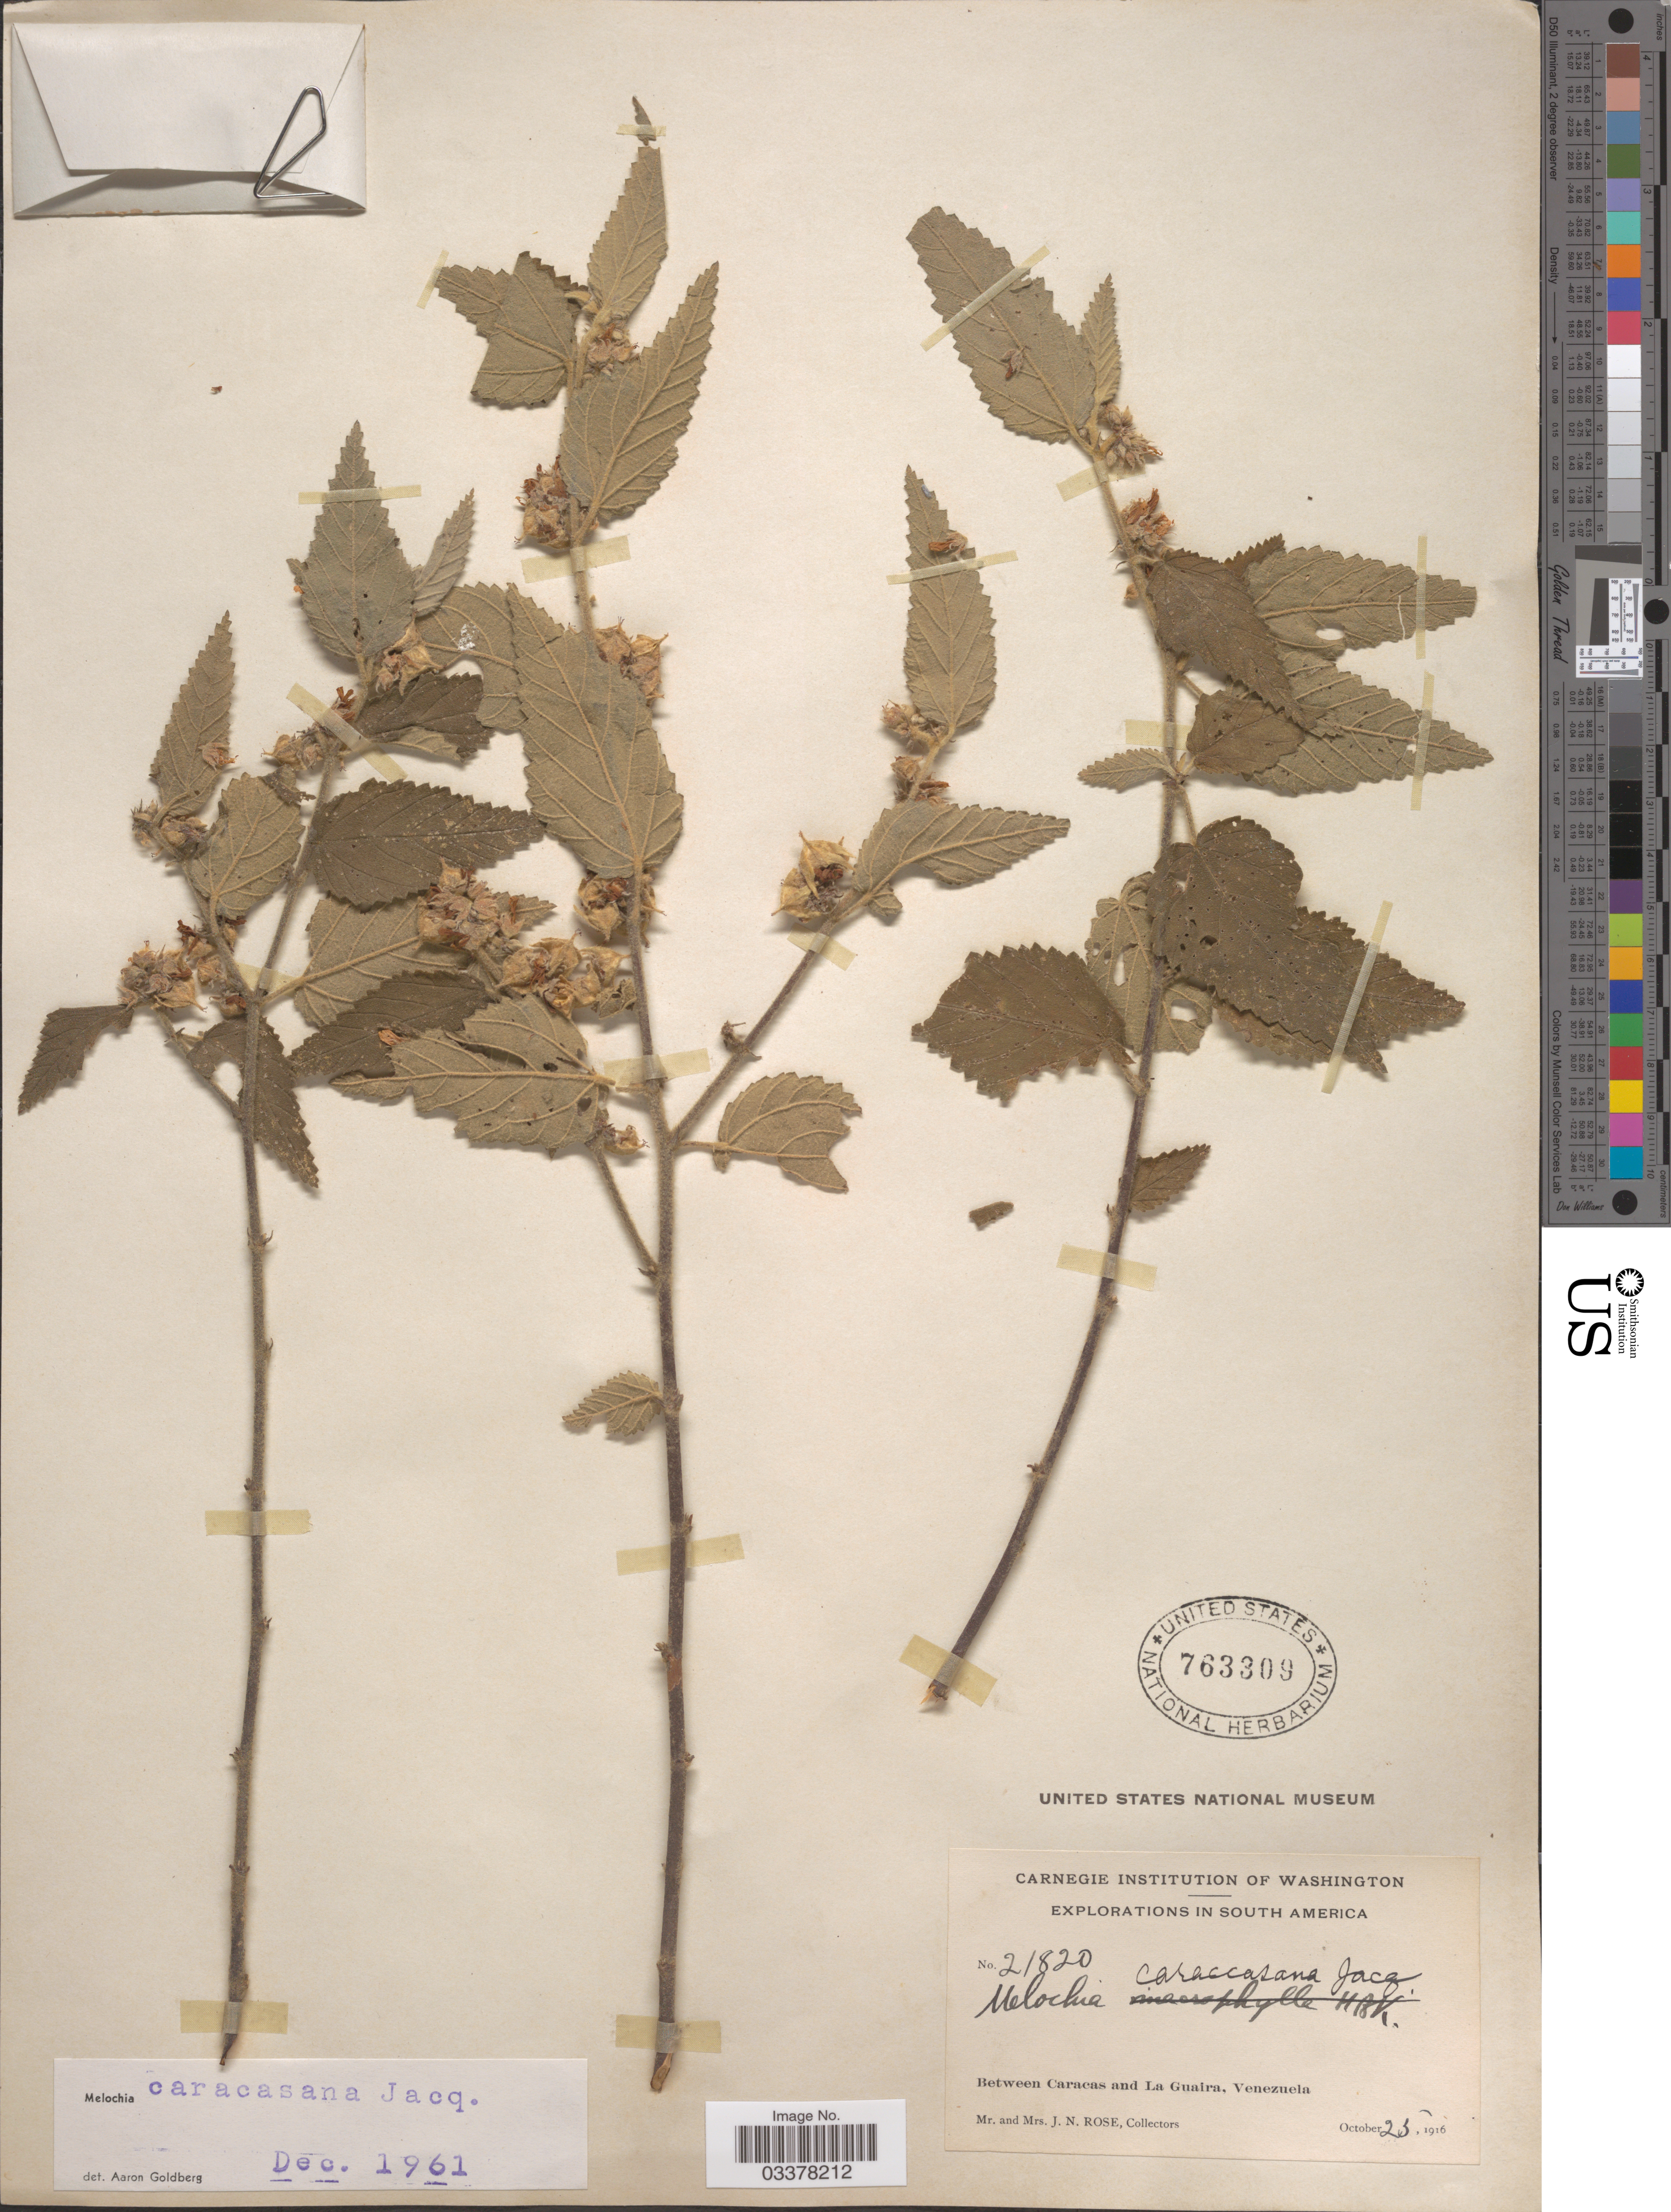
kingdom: Plantae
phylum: Tracheophyta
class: Magnoliopsida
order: Malvales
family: Malvaceae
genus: Melochia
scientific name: Melochia caracasana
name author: Jacq.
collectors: J. N. Rose & L. B. Rose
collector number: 21820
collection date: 1916-10-25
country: Venezuela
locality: Between Caracas and La Guaira.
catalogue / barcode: US 763309